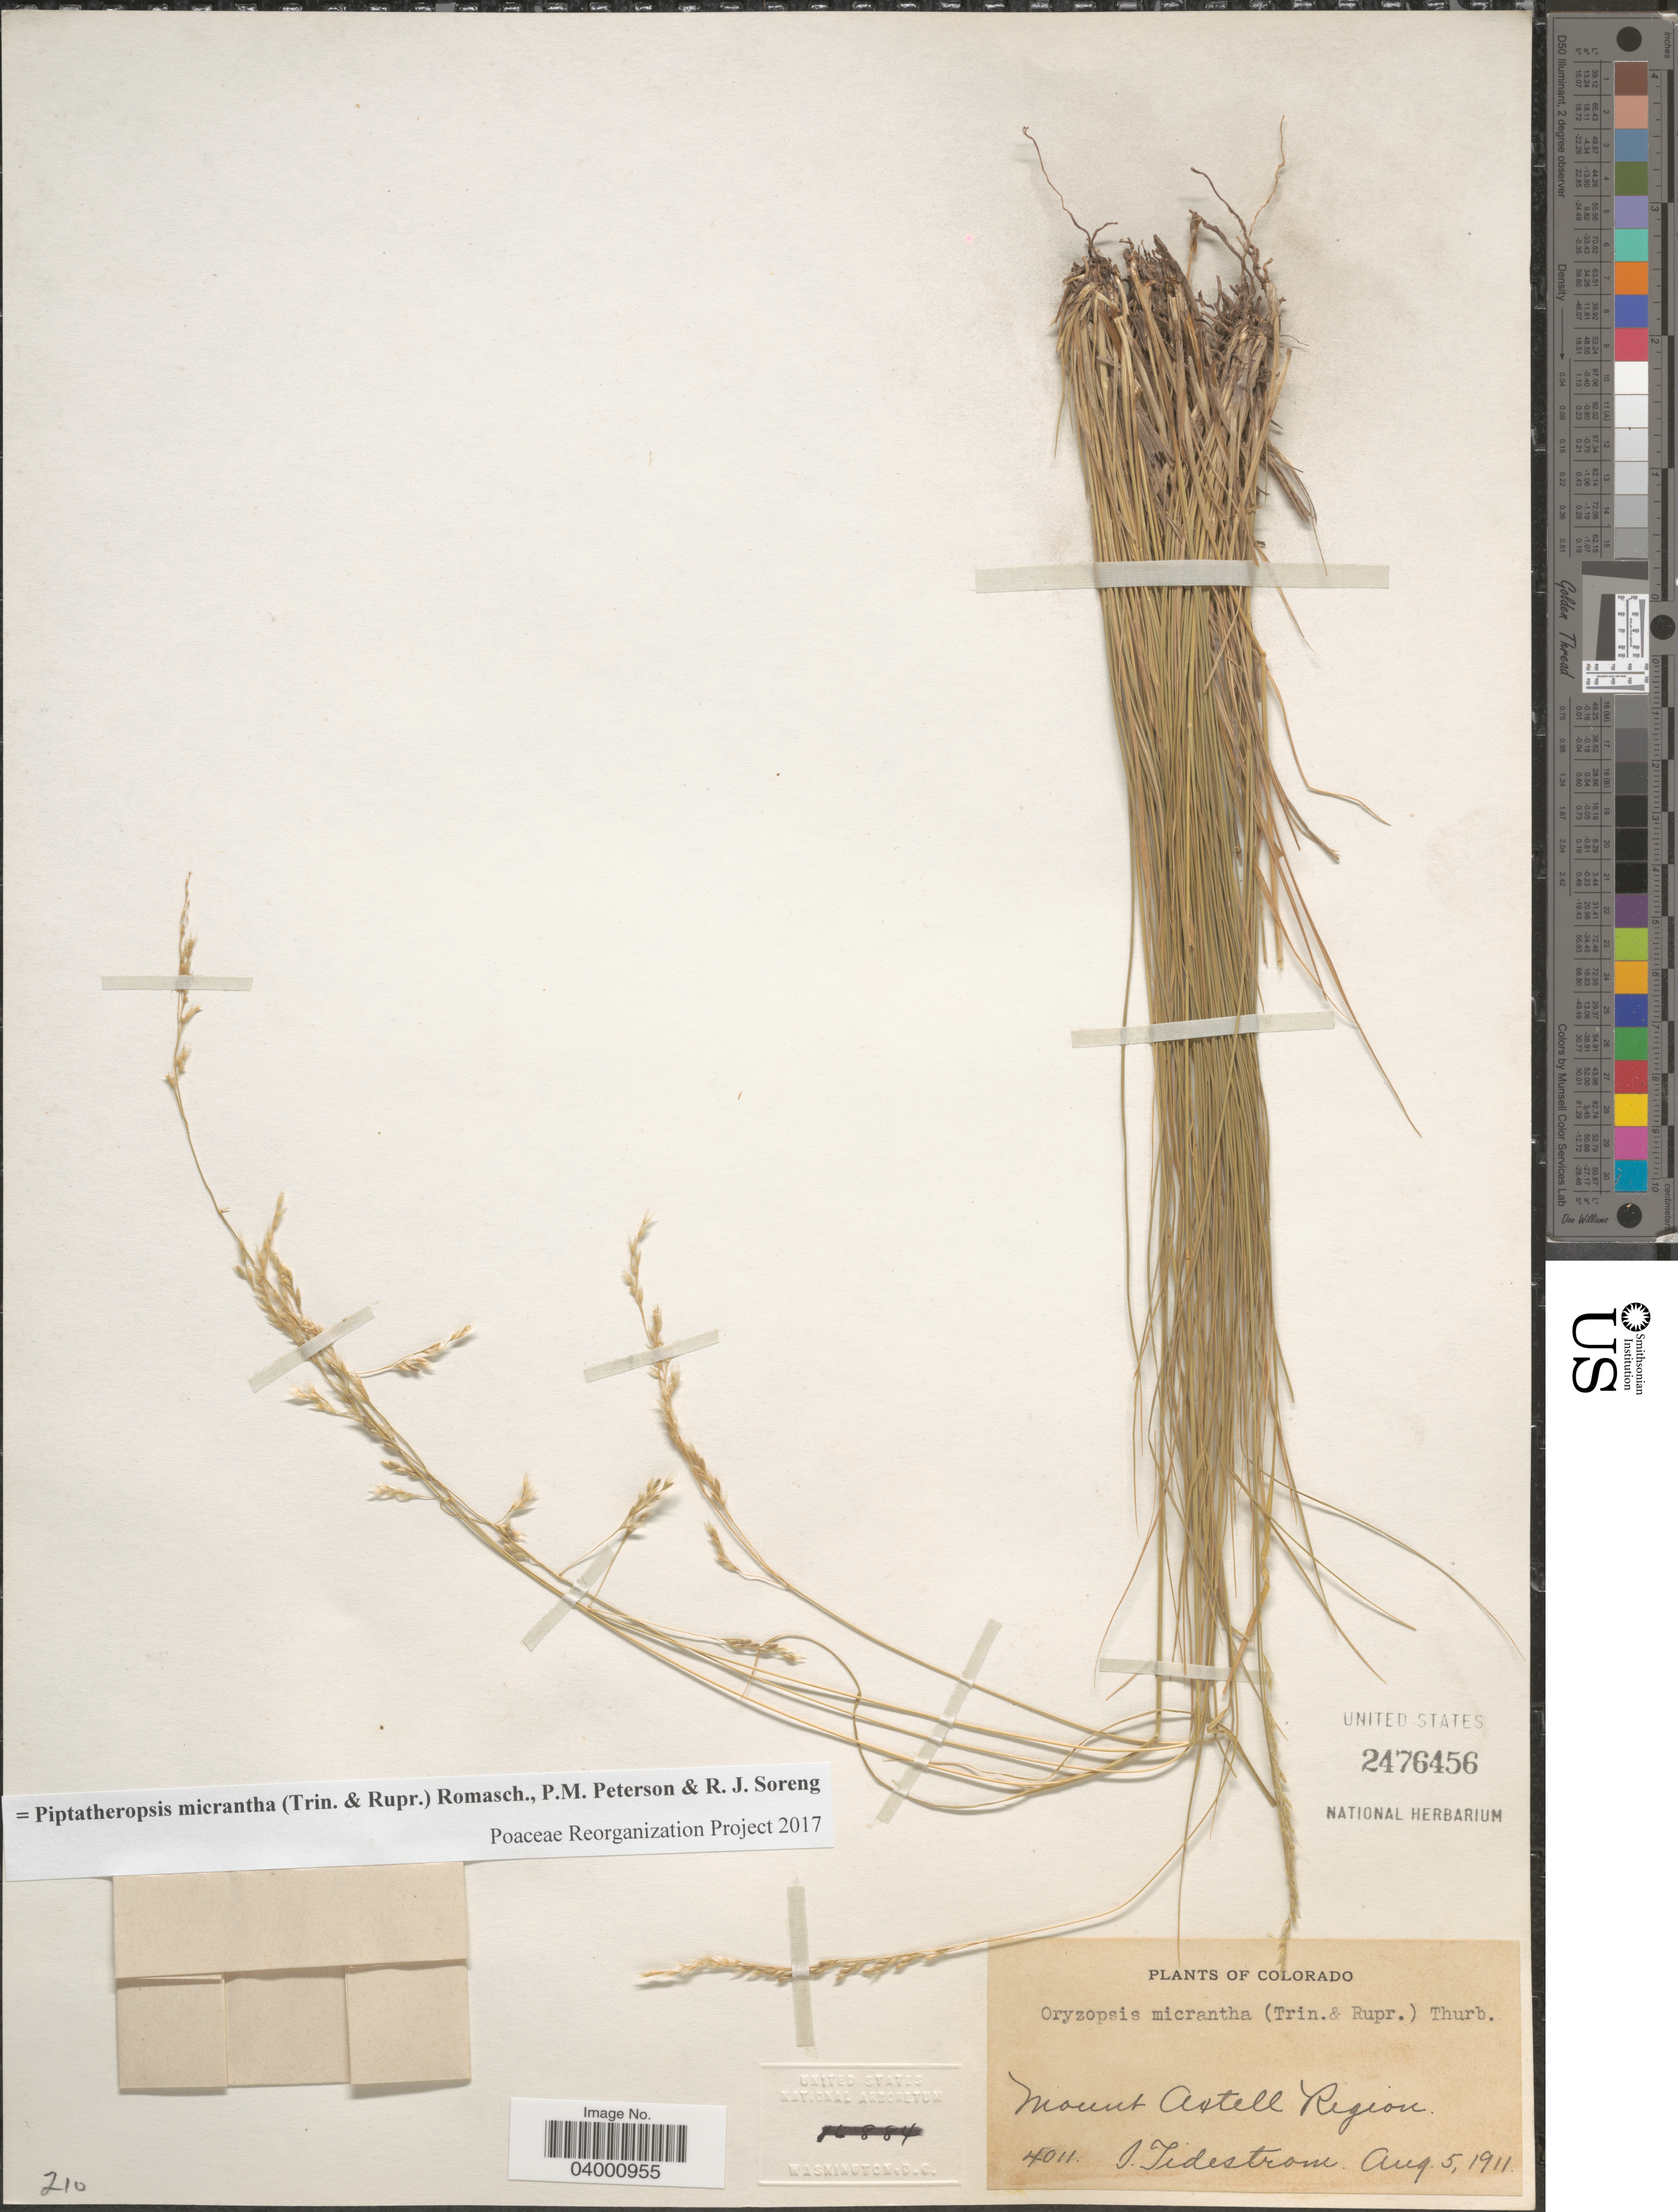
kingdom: Plantae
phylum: Tracheophyta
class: Liliopsida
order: Poales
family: Poaceae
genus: Piptatheropsis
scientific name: Piptatheropsis micrantha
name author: (Trin. & Rupr.) Romasch.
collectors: I. F. Tidestrom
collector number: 4011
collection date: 1911-08-05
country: United States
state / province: Colorado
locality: Mount Axtell Region.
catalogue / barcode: US 2476456